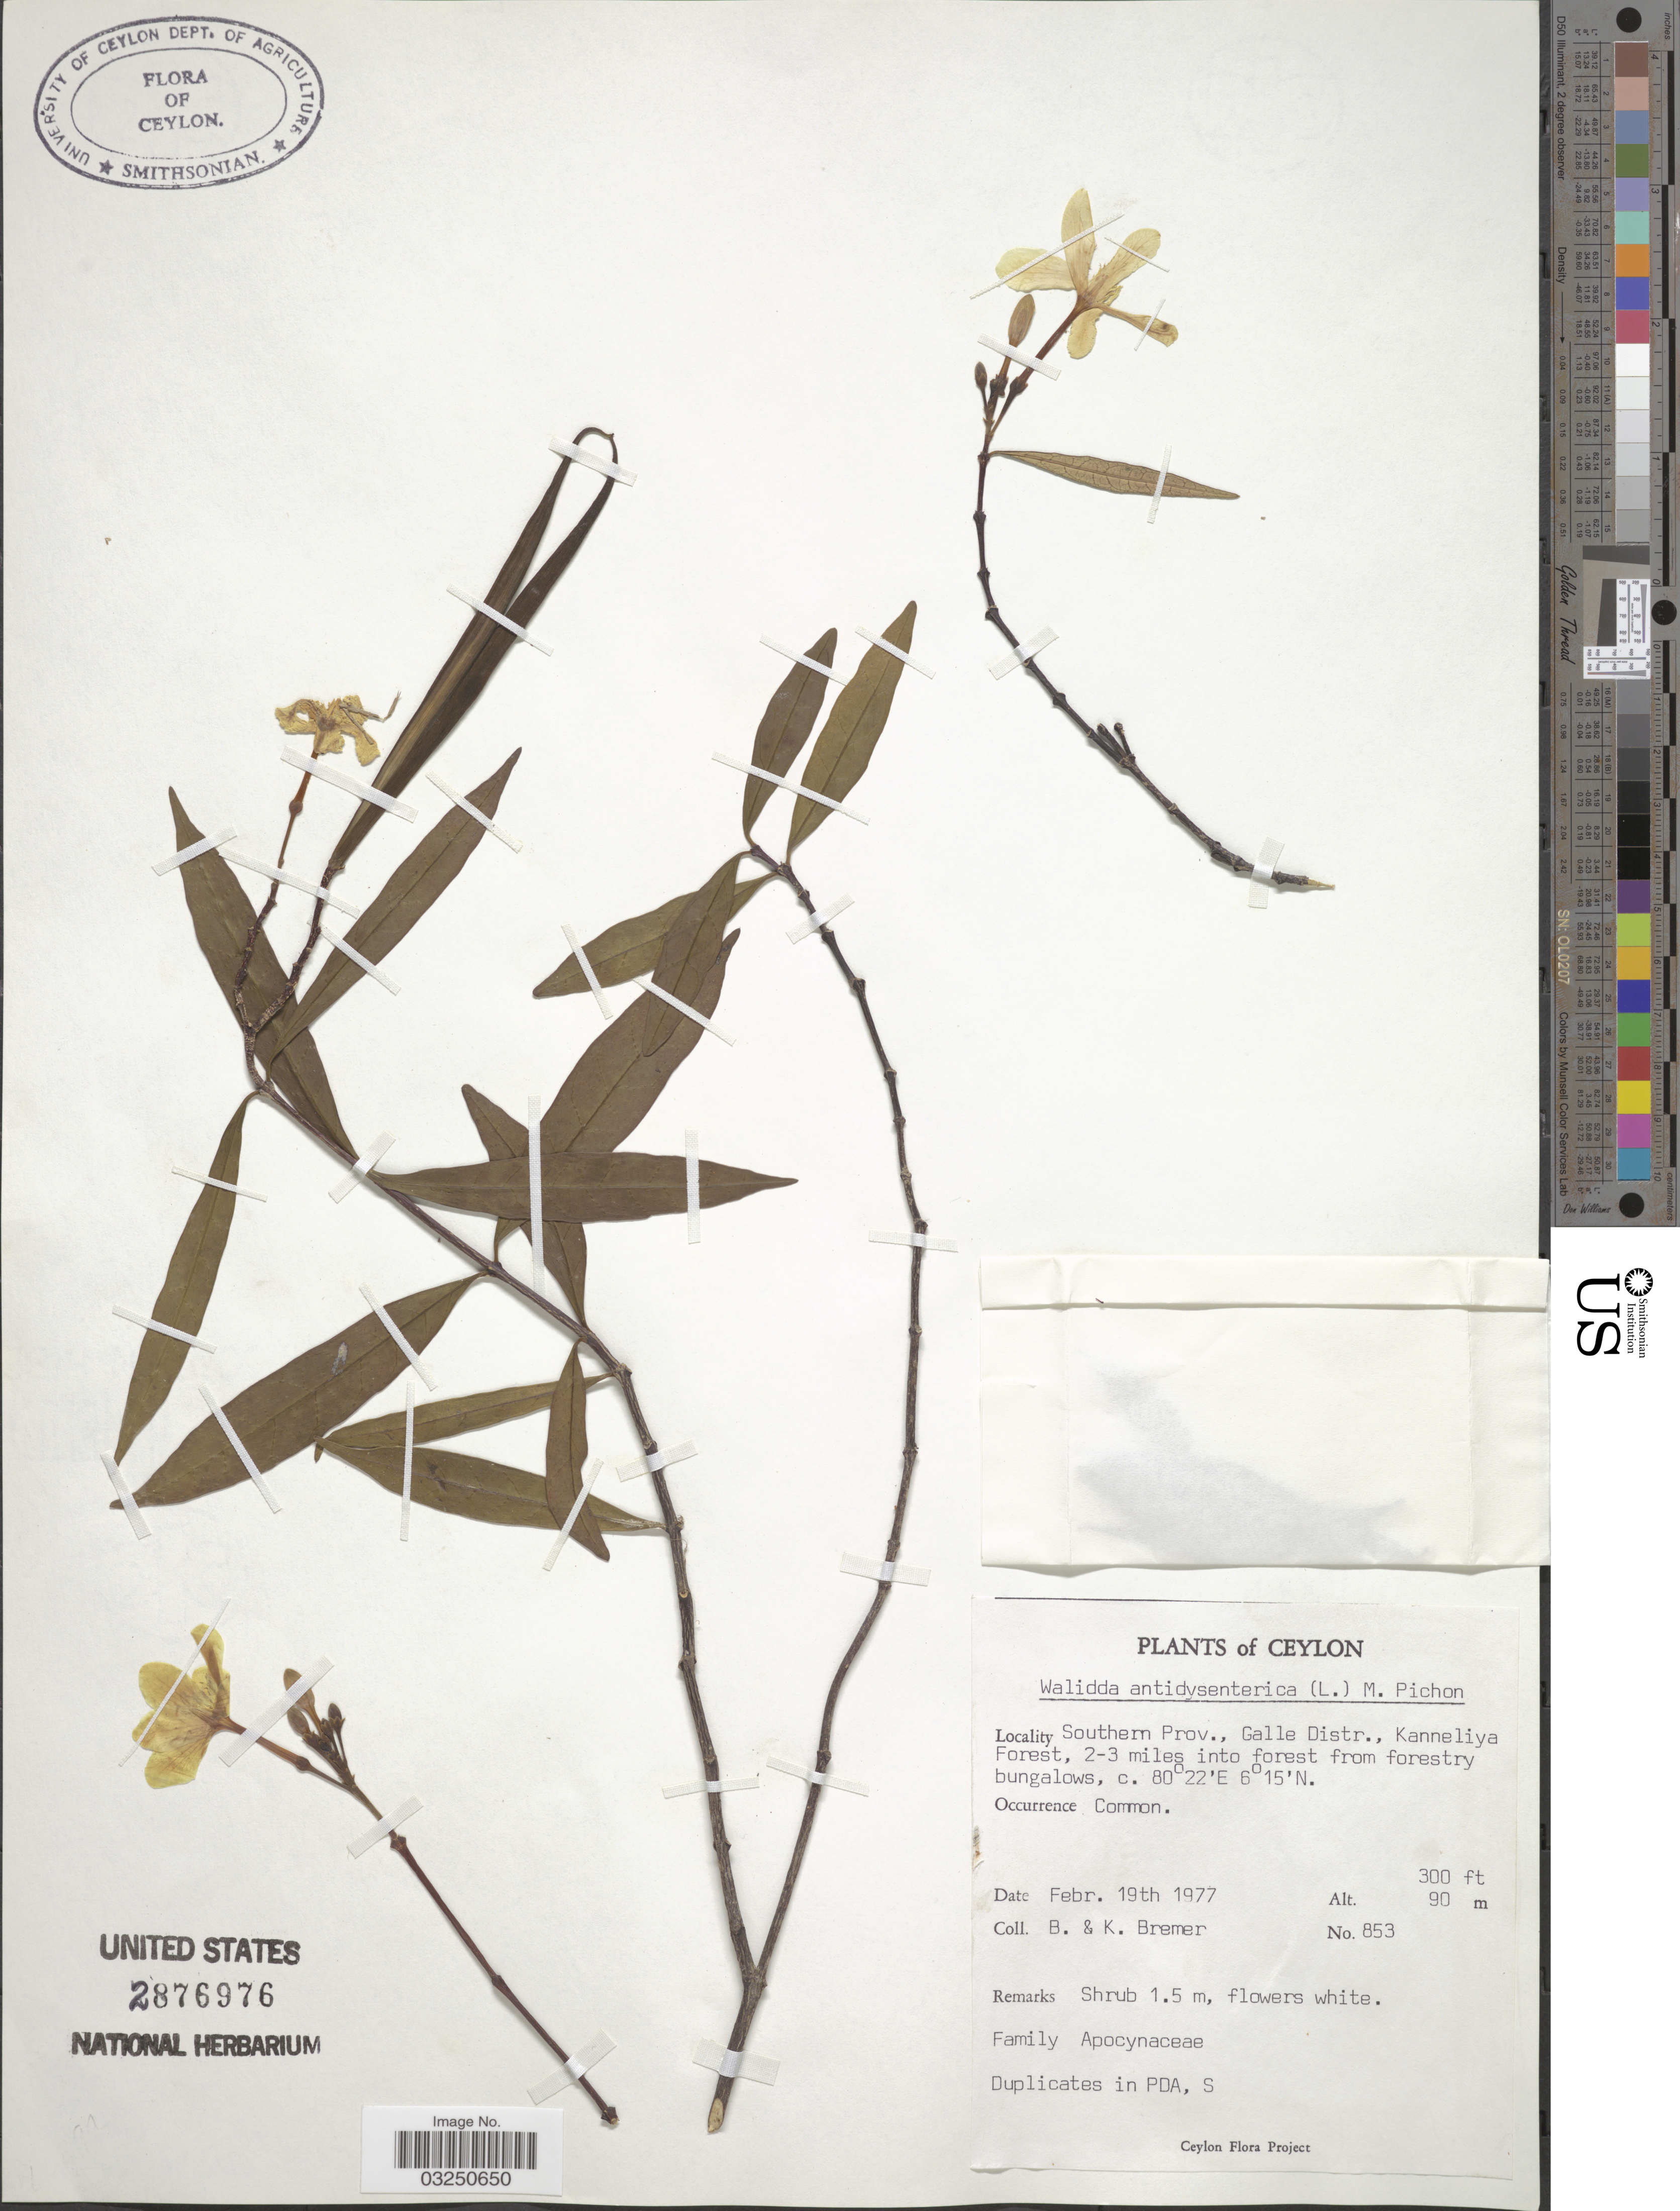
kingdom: Plantae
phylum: Tracheophyta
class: Magnoliopsida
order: Gentianales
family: Apocynaceae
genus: Wrightia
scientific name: Wrightia antidysenterica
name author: (L.) R. Br.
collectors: B. Bremer & K. Bremer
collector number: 853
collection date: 1977-02-19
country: Sri Lanka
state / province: Southern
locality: Ceylon. Galle Distr., Kanneliya Forest, 2-3 miles into forest from forestry bungalows.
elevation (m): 91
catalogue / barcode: US 2876976